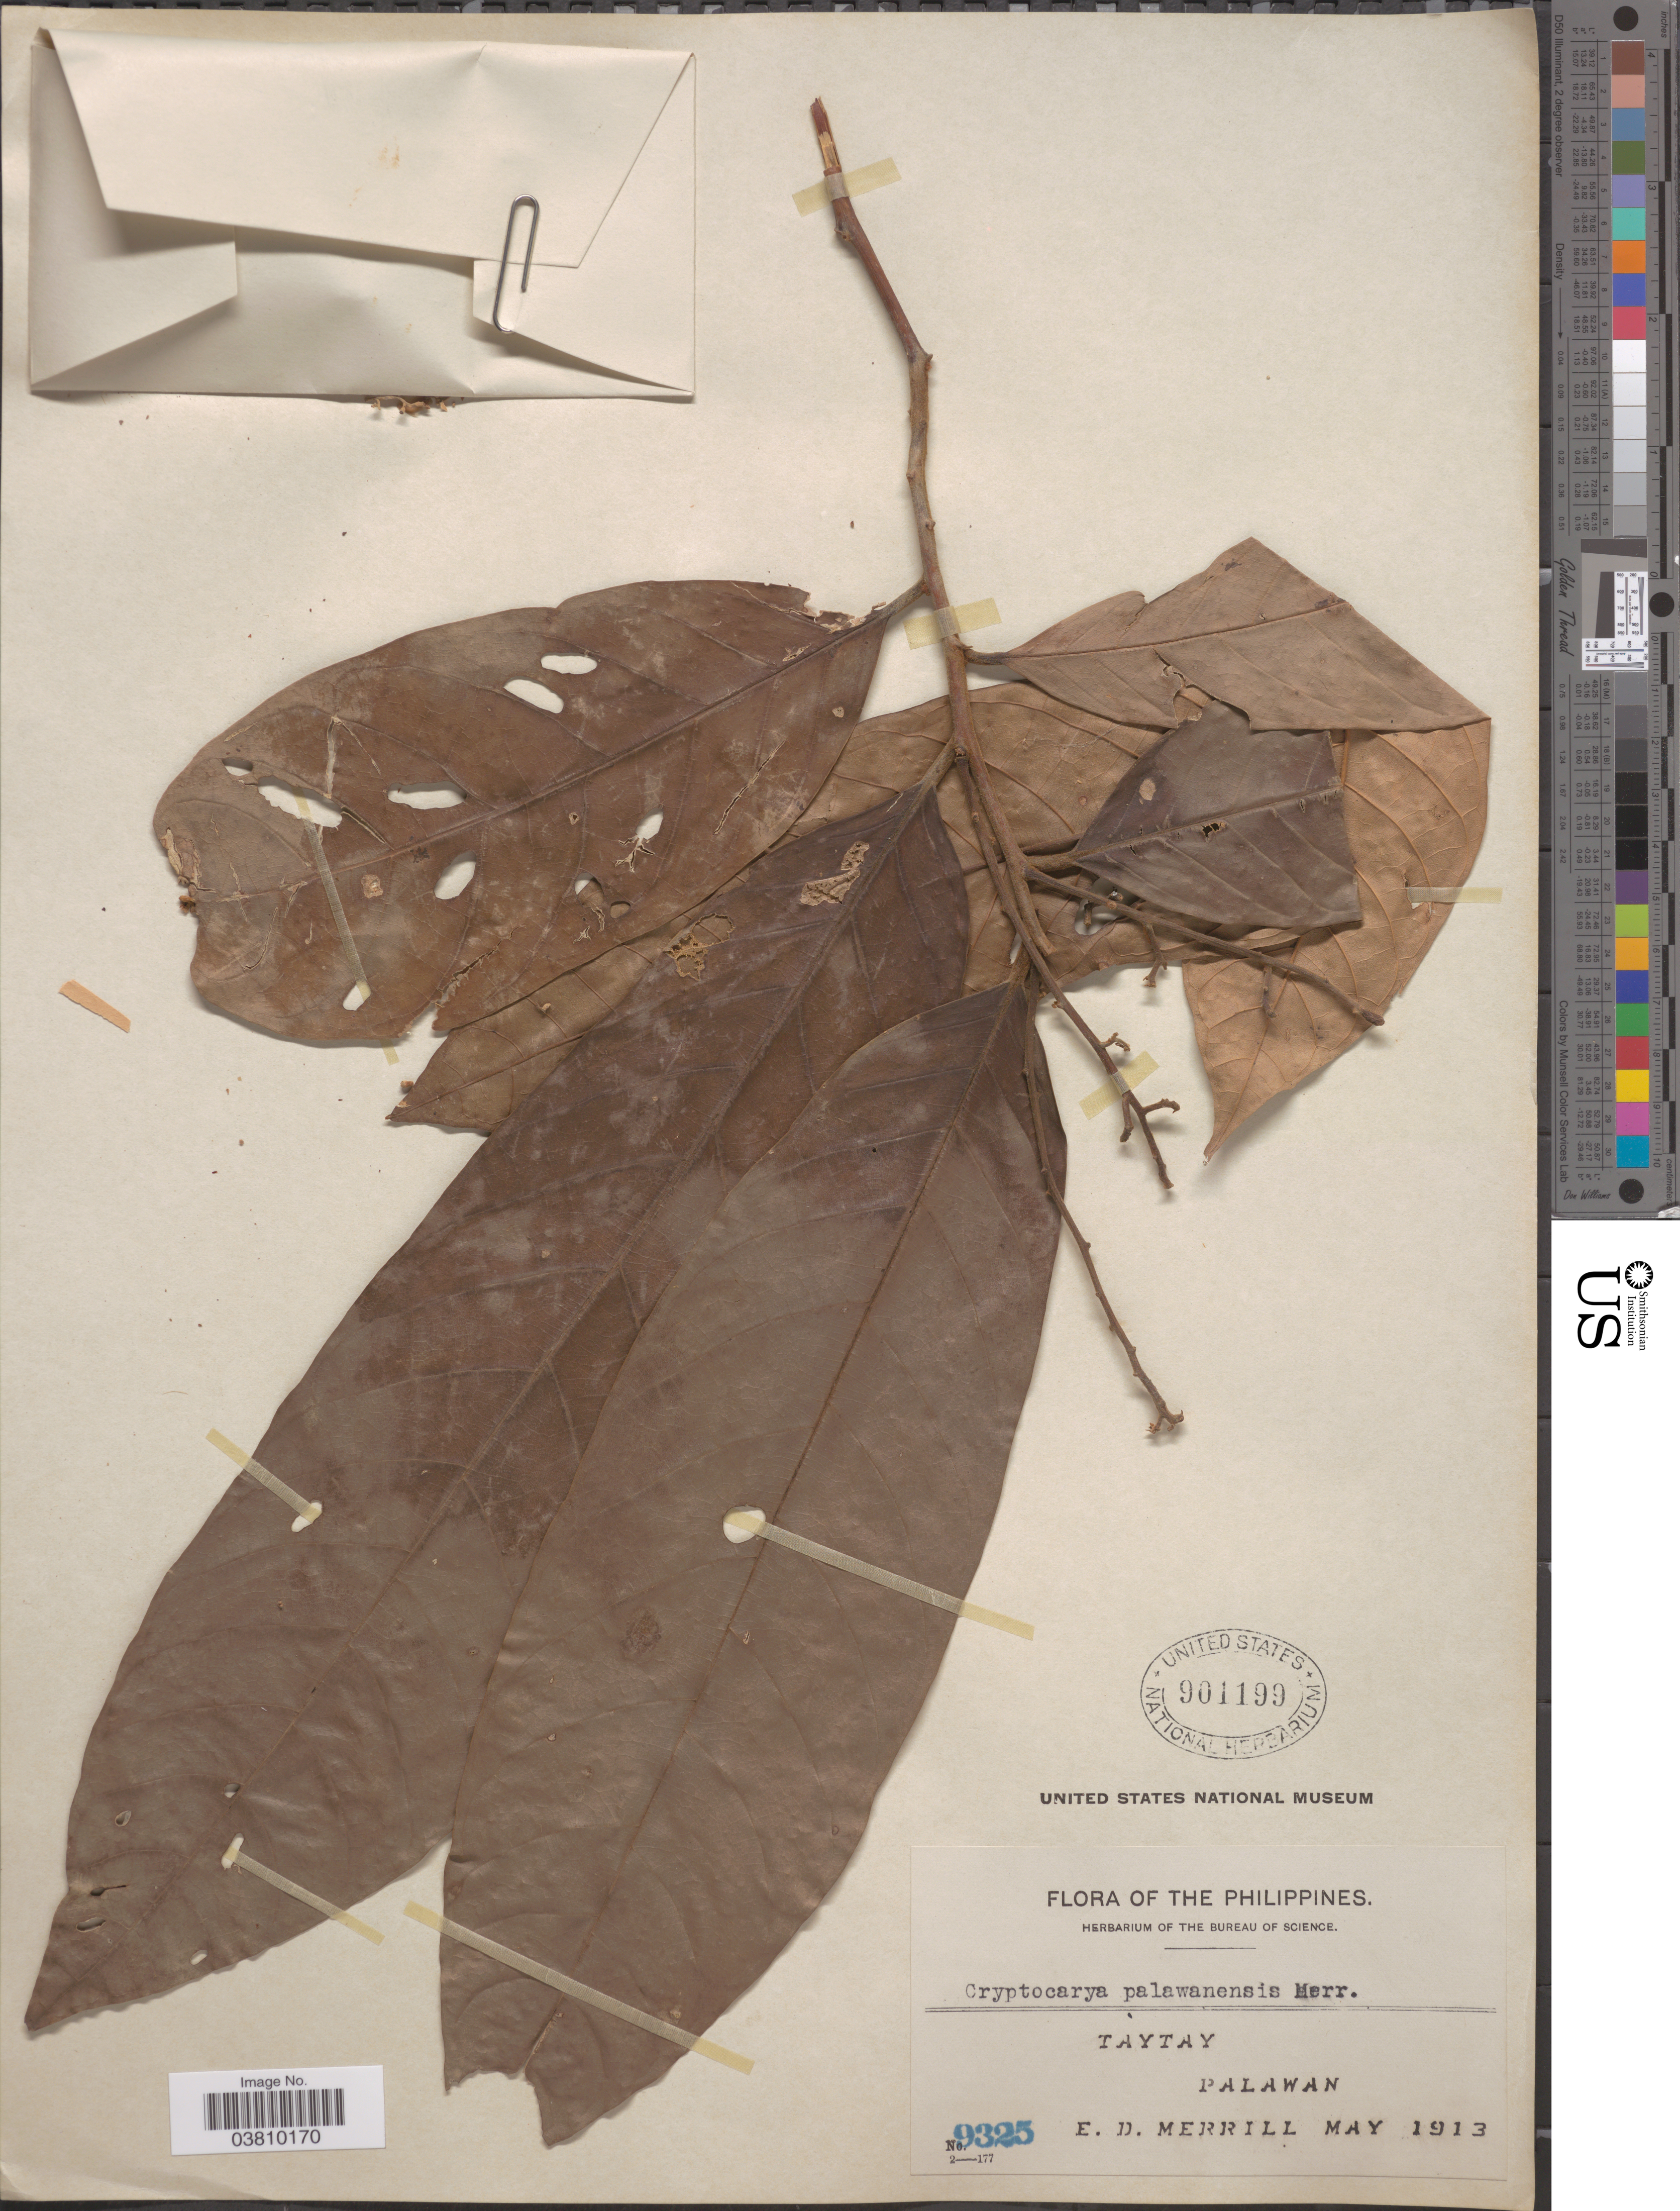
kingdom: Plantae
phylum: Tracheophyta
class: Magnoliopsida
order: Laurales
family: Lauraceae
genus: Cryptocarya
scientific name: Cryptocarya palawanensis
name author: Merr.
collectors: E. D. Merrill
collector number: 9325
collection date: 1913-05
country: Philippines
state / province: Mimaropa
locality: Taytay, Palawan.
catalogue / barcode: US 901199